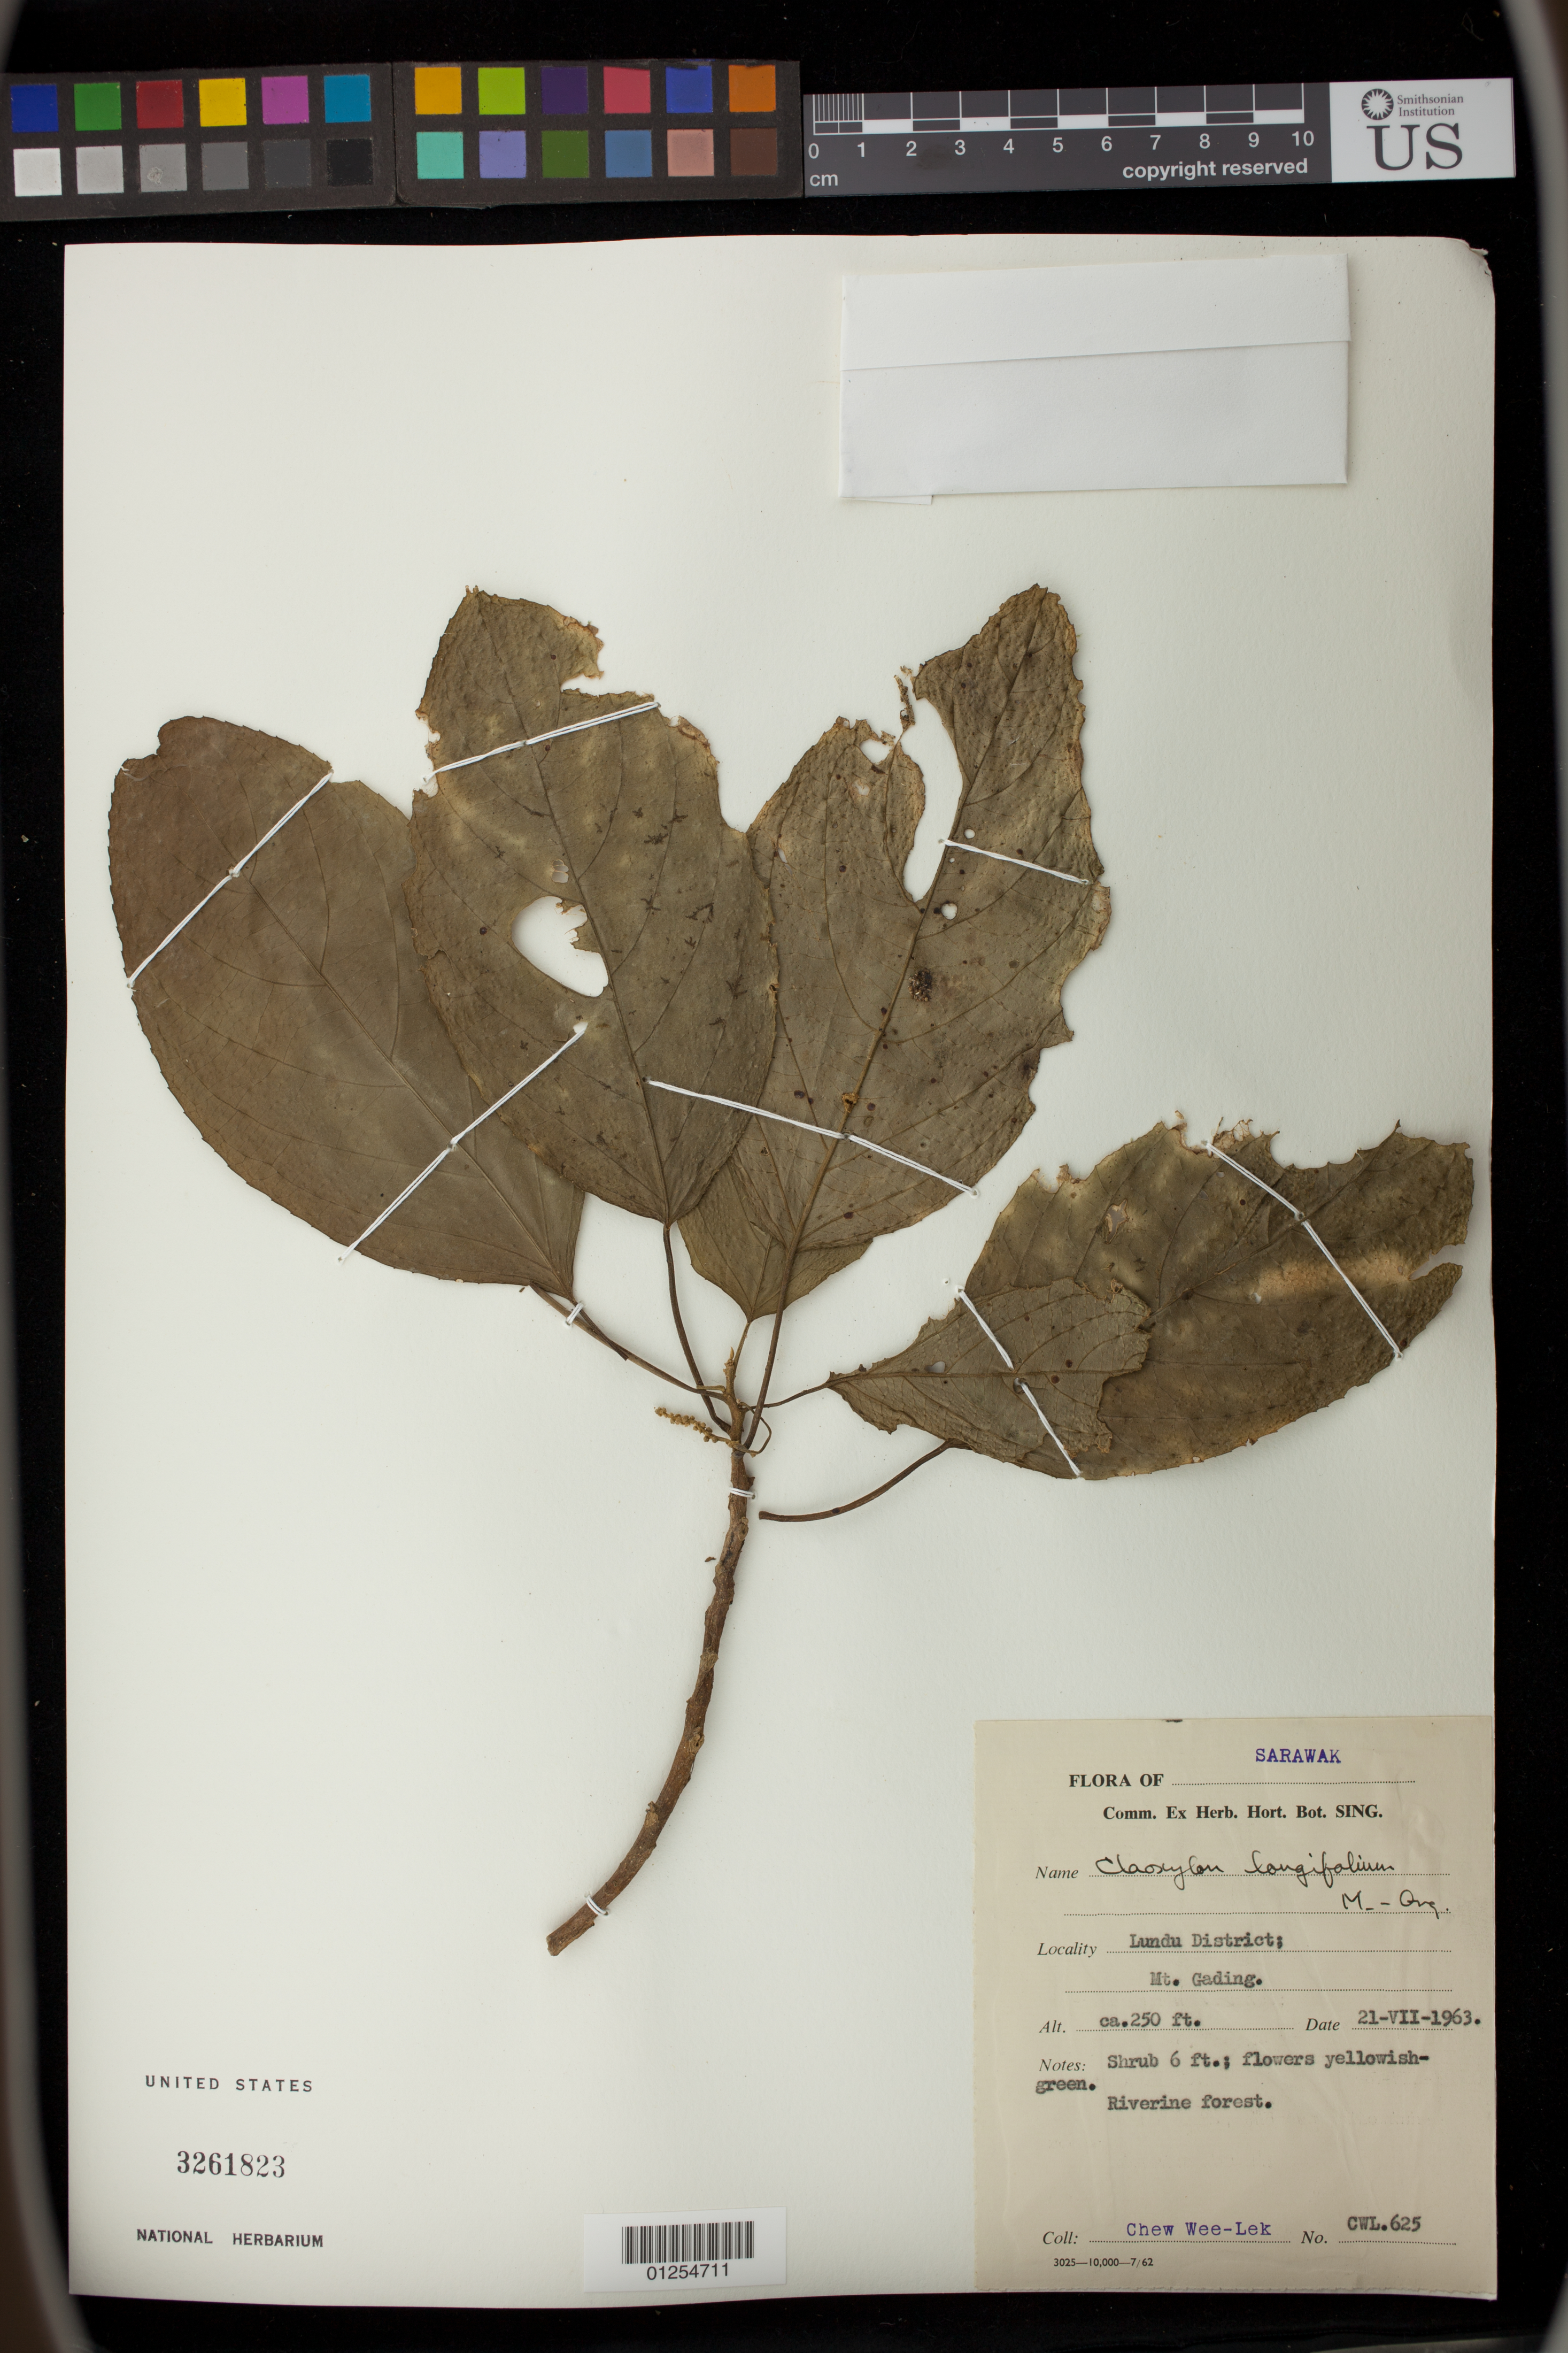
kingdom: Plantae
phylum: Tracheophyta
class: Magnoliopsida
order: Malpighiales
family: Euphorbiaceae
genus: Claoxylon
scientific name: Claoxylon longifolium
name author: (Blume) Endl. & Hassk.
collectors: C. Wee-Lek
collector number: CWL.625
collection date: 1963-07-21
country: Malaysia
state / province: Sarawak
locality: Lundu District; Mt Gading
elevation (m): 76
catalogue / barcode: US 3261823